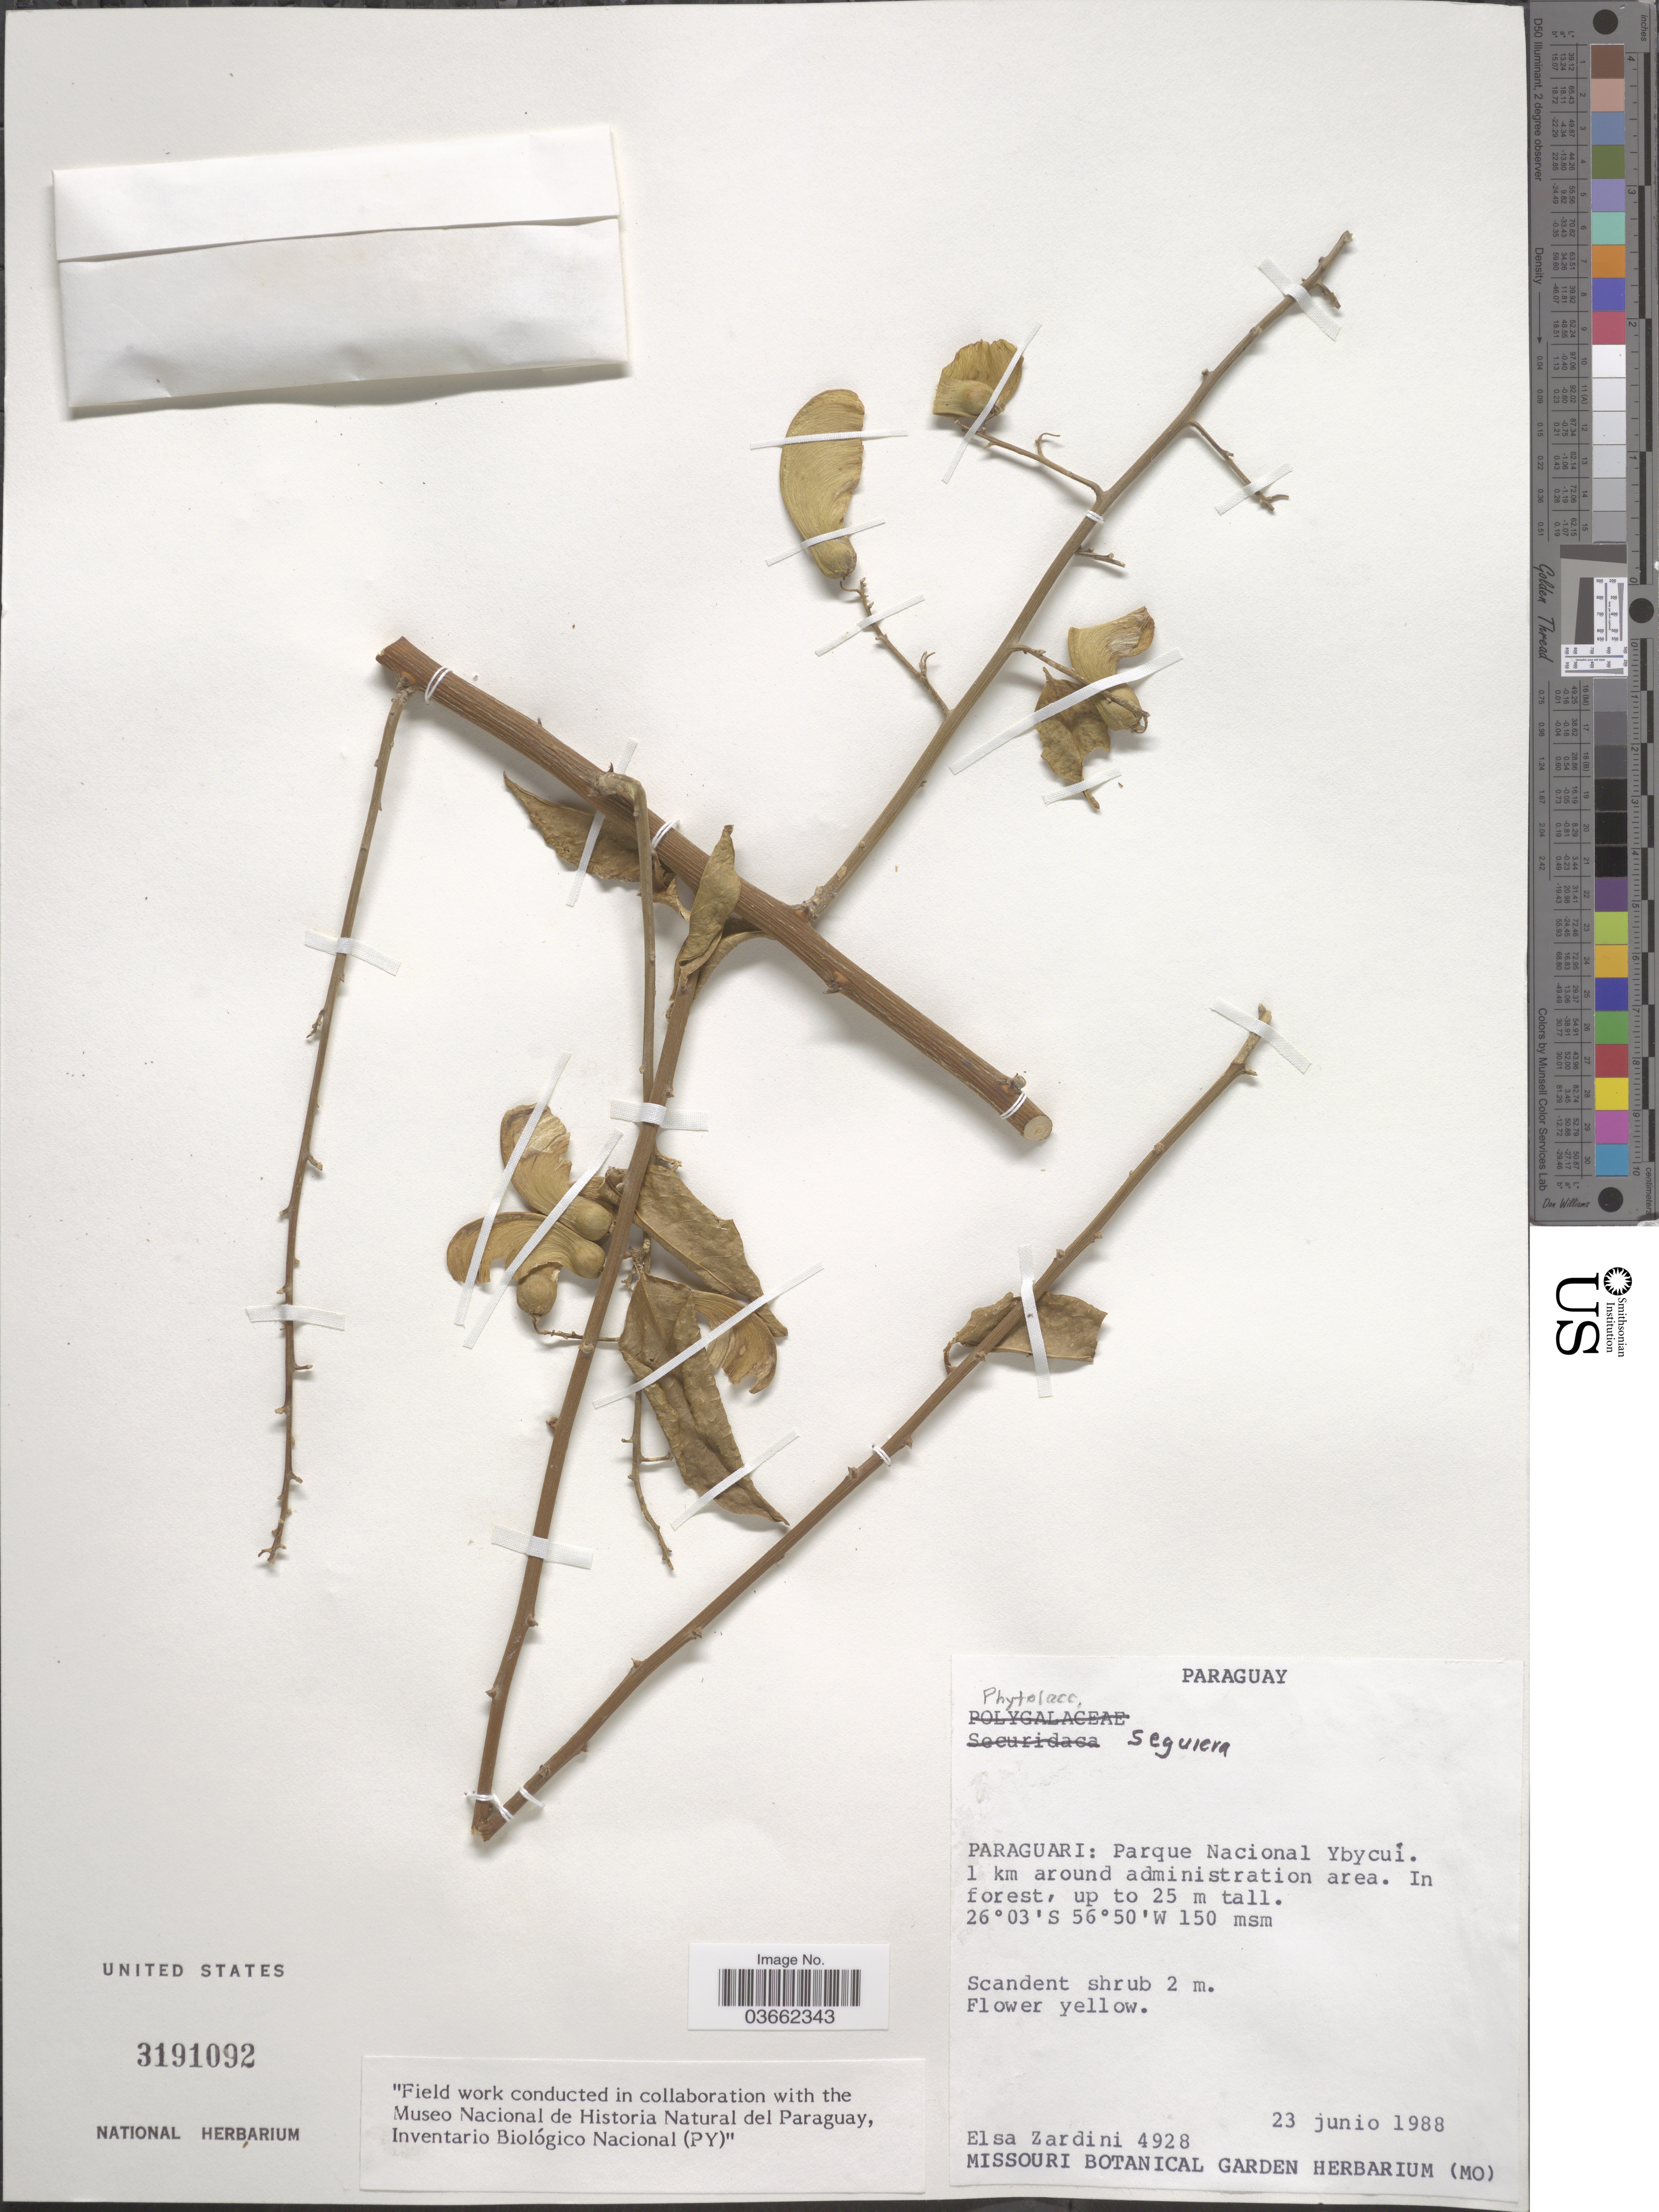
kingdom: Plantae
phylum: Tracheophyta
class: Magnoliopsida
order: Caryophyllales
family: Phytolaccaceae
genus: Seguieria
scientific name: Seguieria sp.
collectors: E. M. Zardini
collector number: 4928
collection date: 1988-06-23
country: Paraguay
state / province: Paraguari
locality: Parque Nacional Ybycuí. 1 km around administration area.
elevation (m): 150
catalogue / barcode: US 3191092